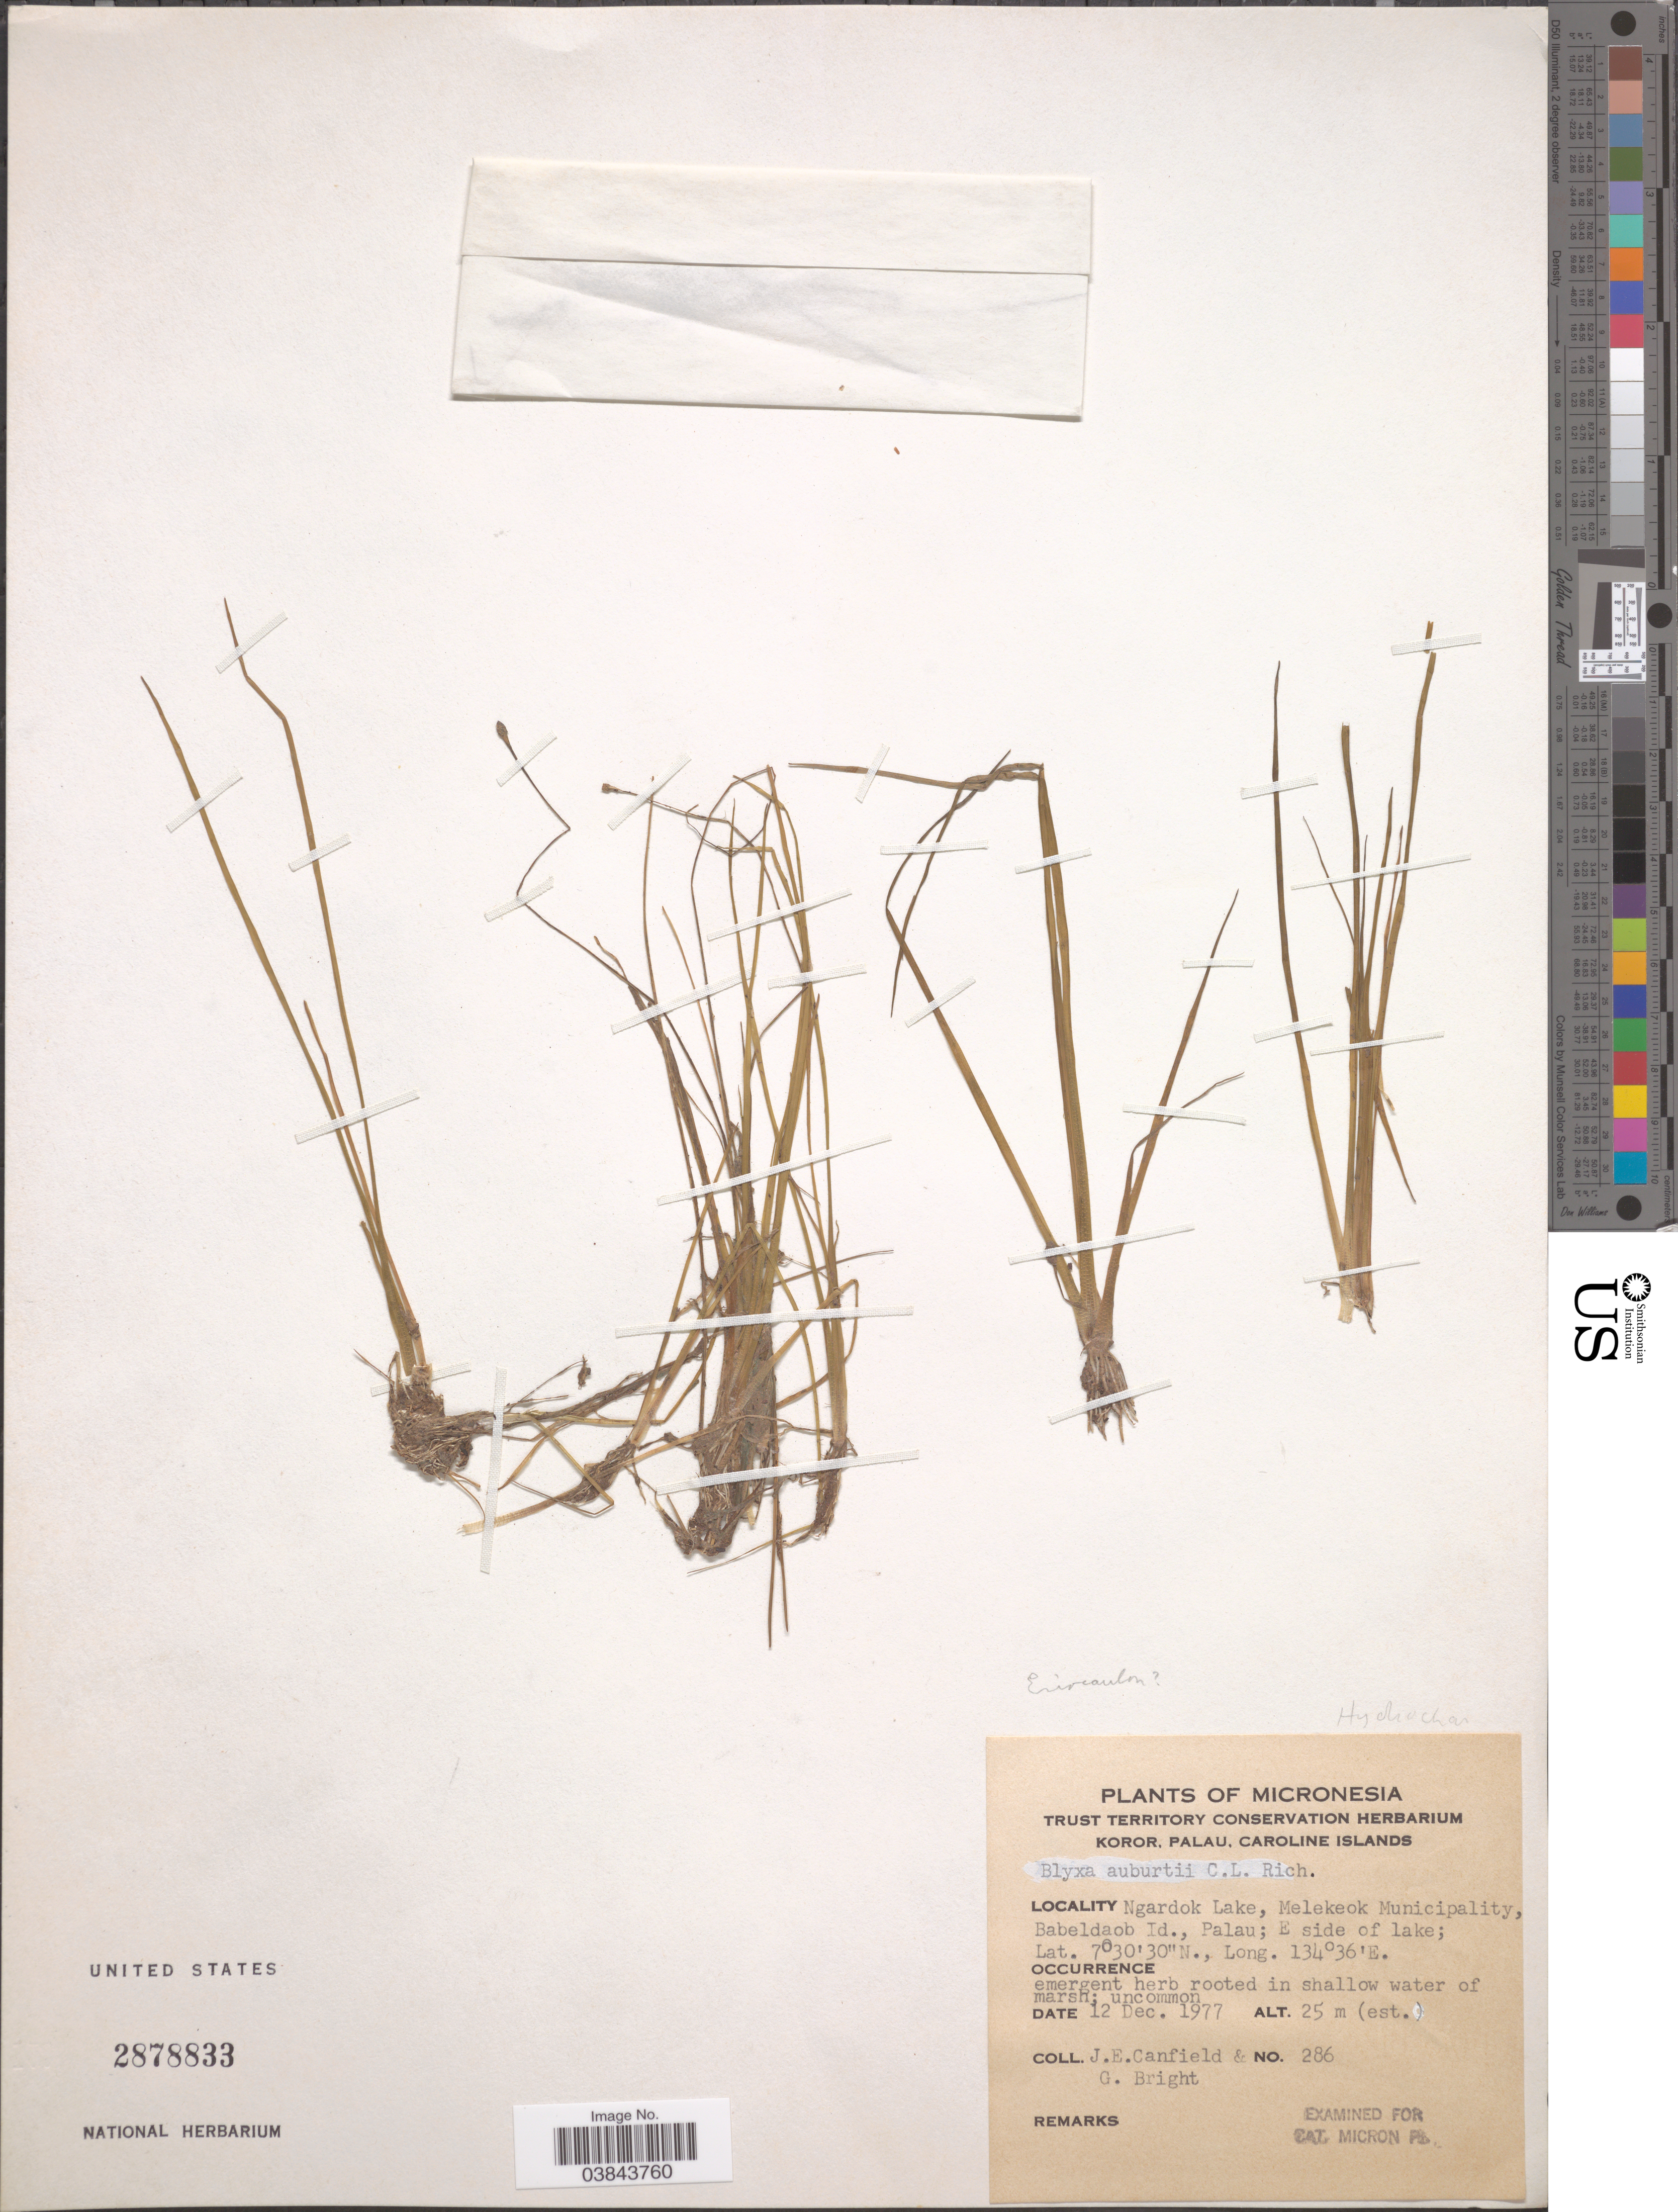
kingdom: Plantae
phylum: Tracheophyta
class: Liliopsida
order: Poales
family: Eriocaulaceae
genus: Eriocaulon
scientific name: Eriocaulon sp.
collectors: J. E. Canfield & G. Bright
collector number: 286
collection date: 1977-12-12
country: Palau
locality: Micronesia. Ngardok Lake, Melekeok Municipality, Babeldaob Id., Palau; E side of lake.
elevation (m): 25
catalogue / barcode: US 2878833